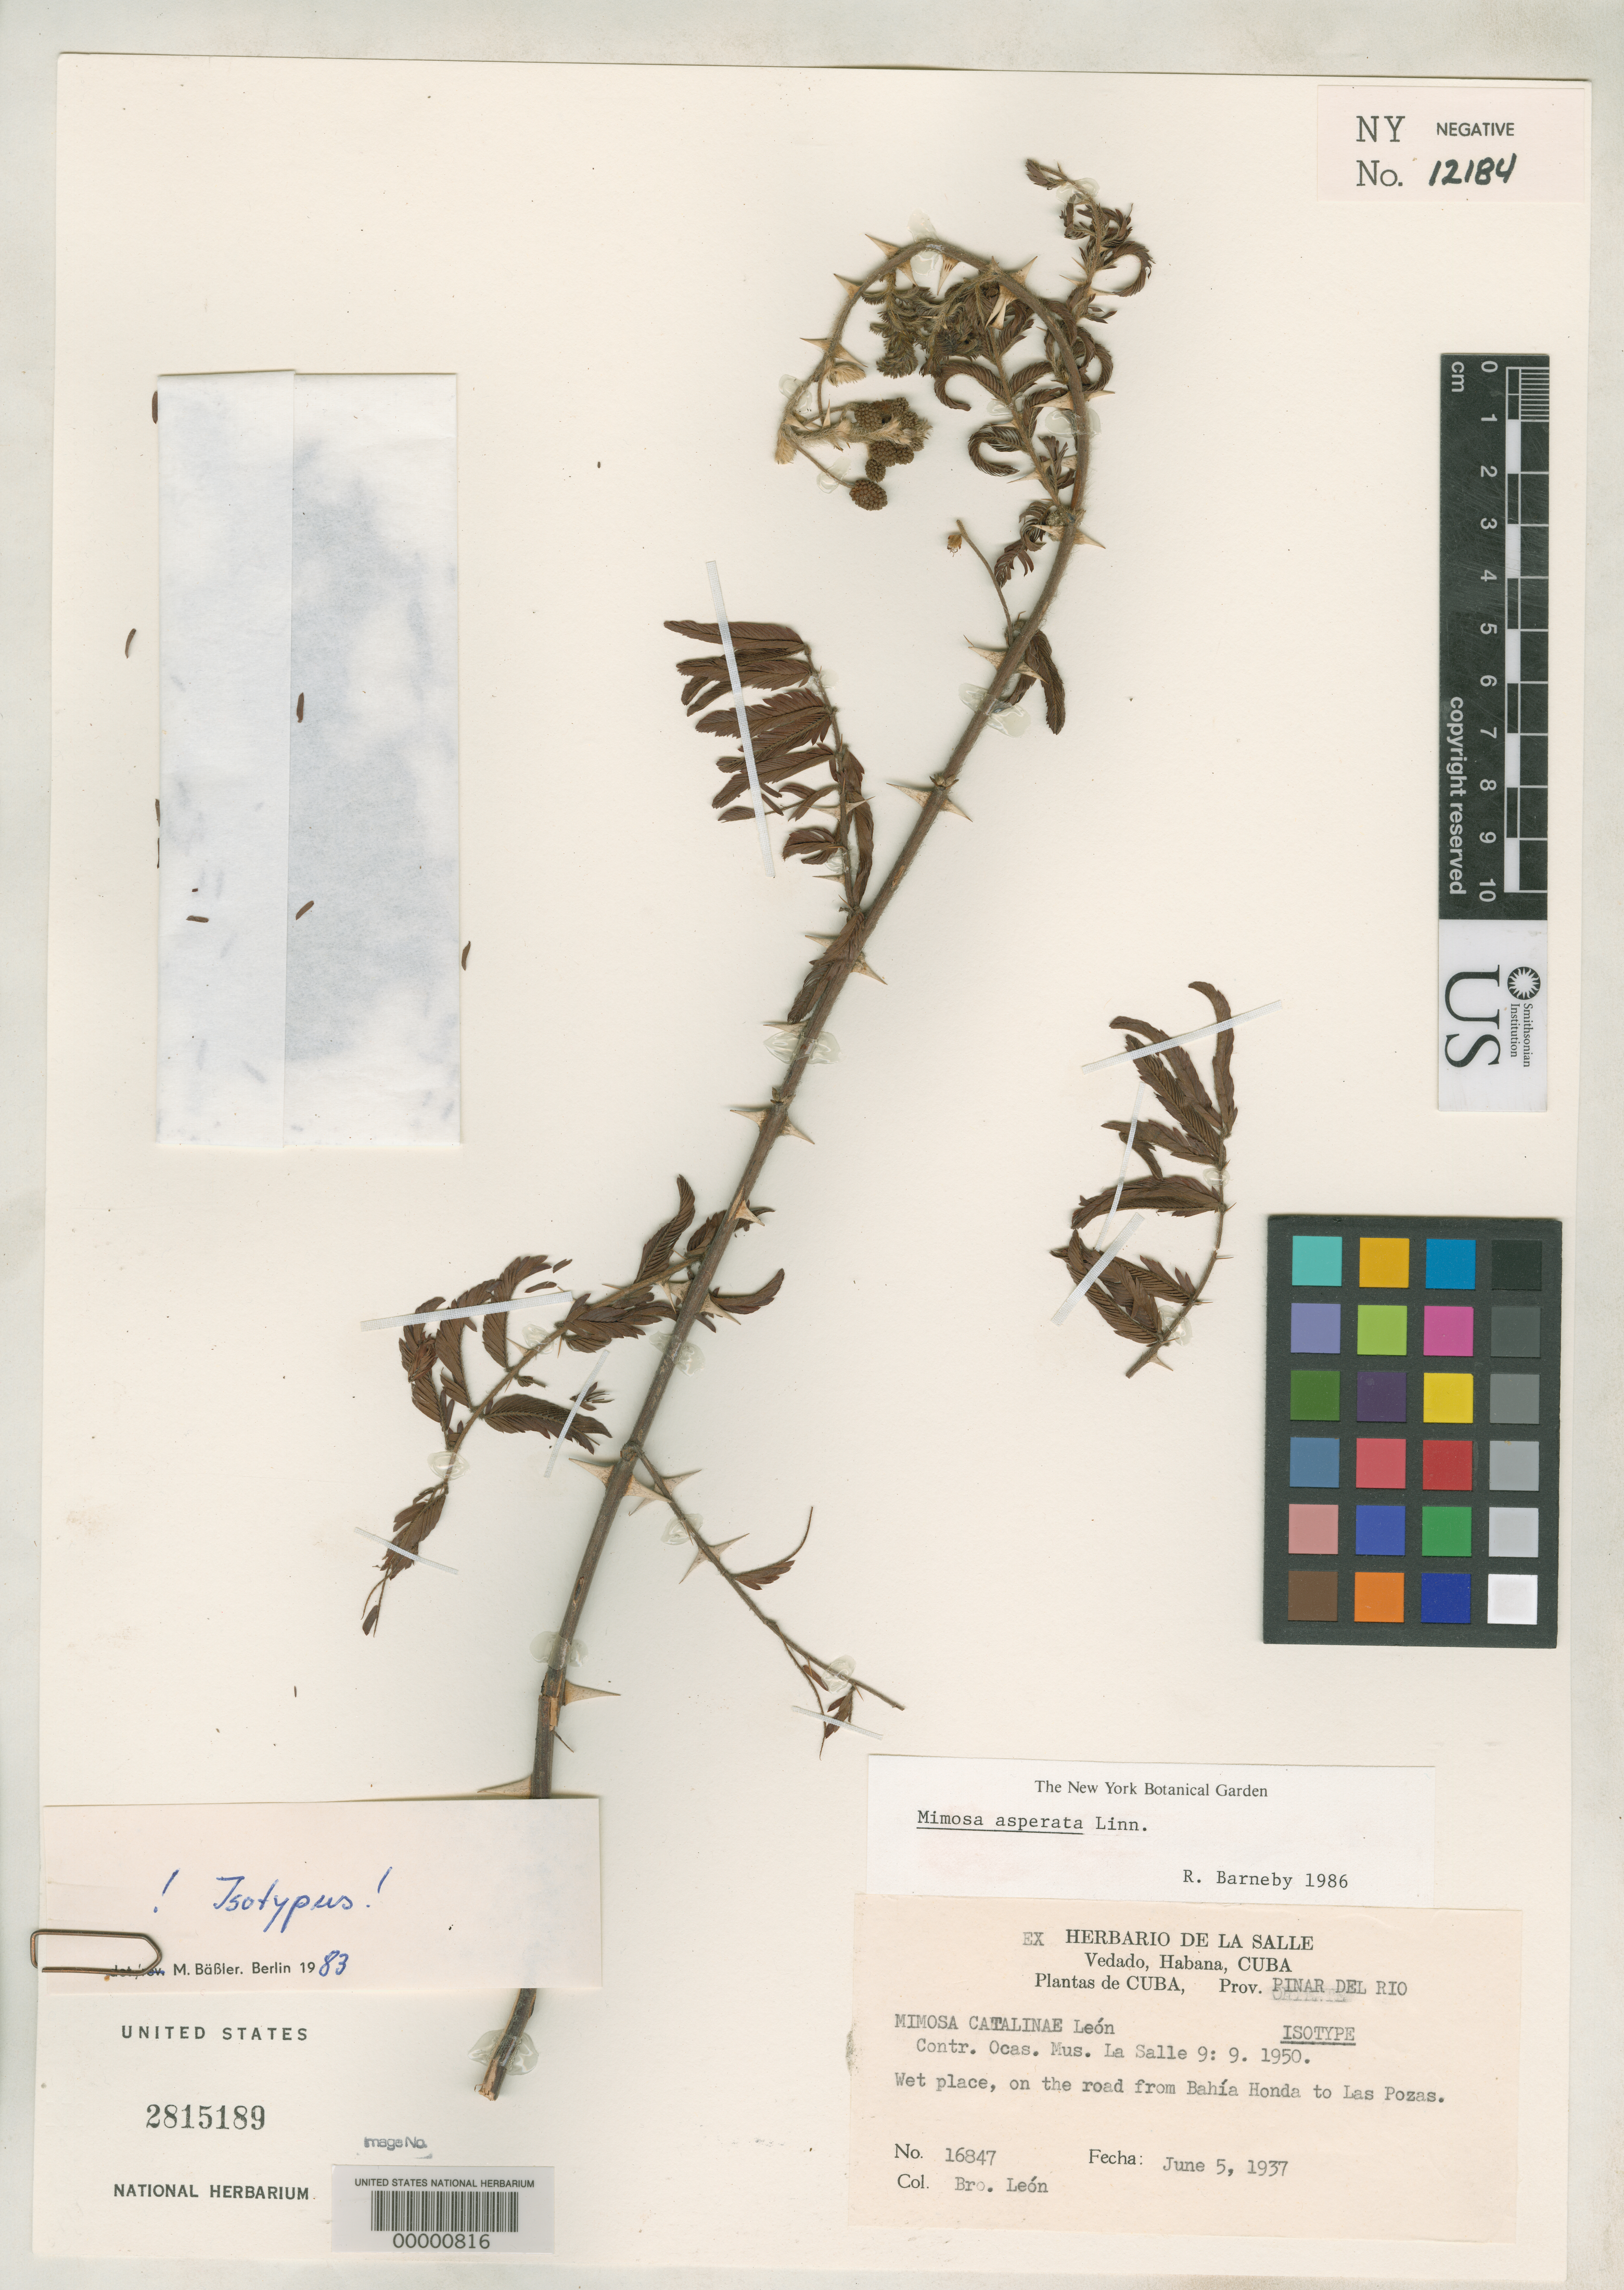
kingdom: Plantae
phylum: Tracheophyta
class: Magnoliopsida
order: Fabales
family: Fabaceae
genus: Mimosa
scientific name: Mimosa catalinae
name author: León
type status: Isotype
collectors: Bro. León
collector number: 16847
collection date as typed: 05 Jun 1937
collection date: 1937-06-05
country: Cuba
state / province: Pinar del Río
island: Greater Antilles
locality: Between Bahia Honda and las Pozas.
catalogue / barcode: US 2815189